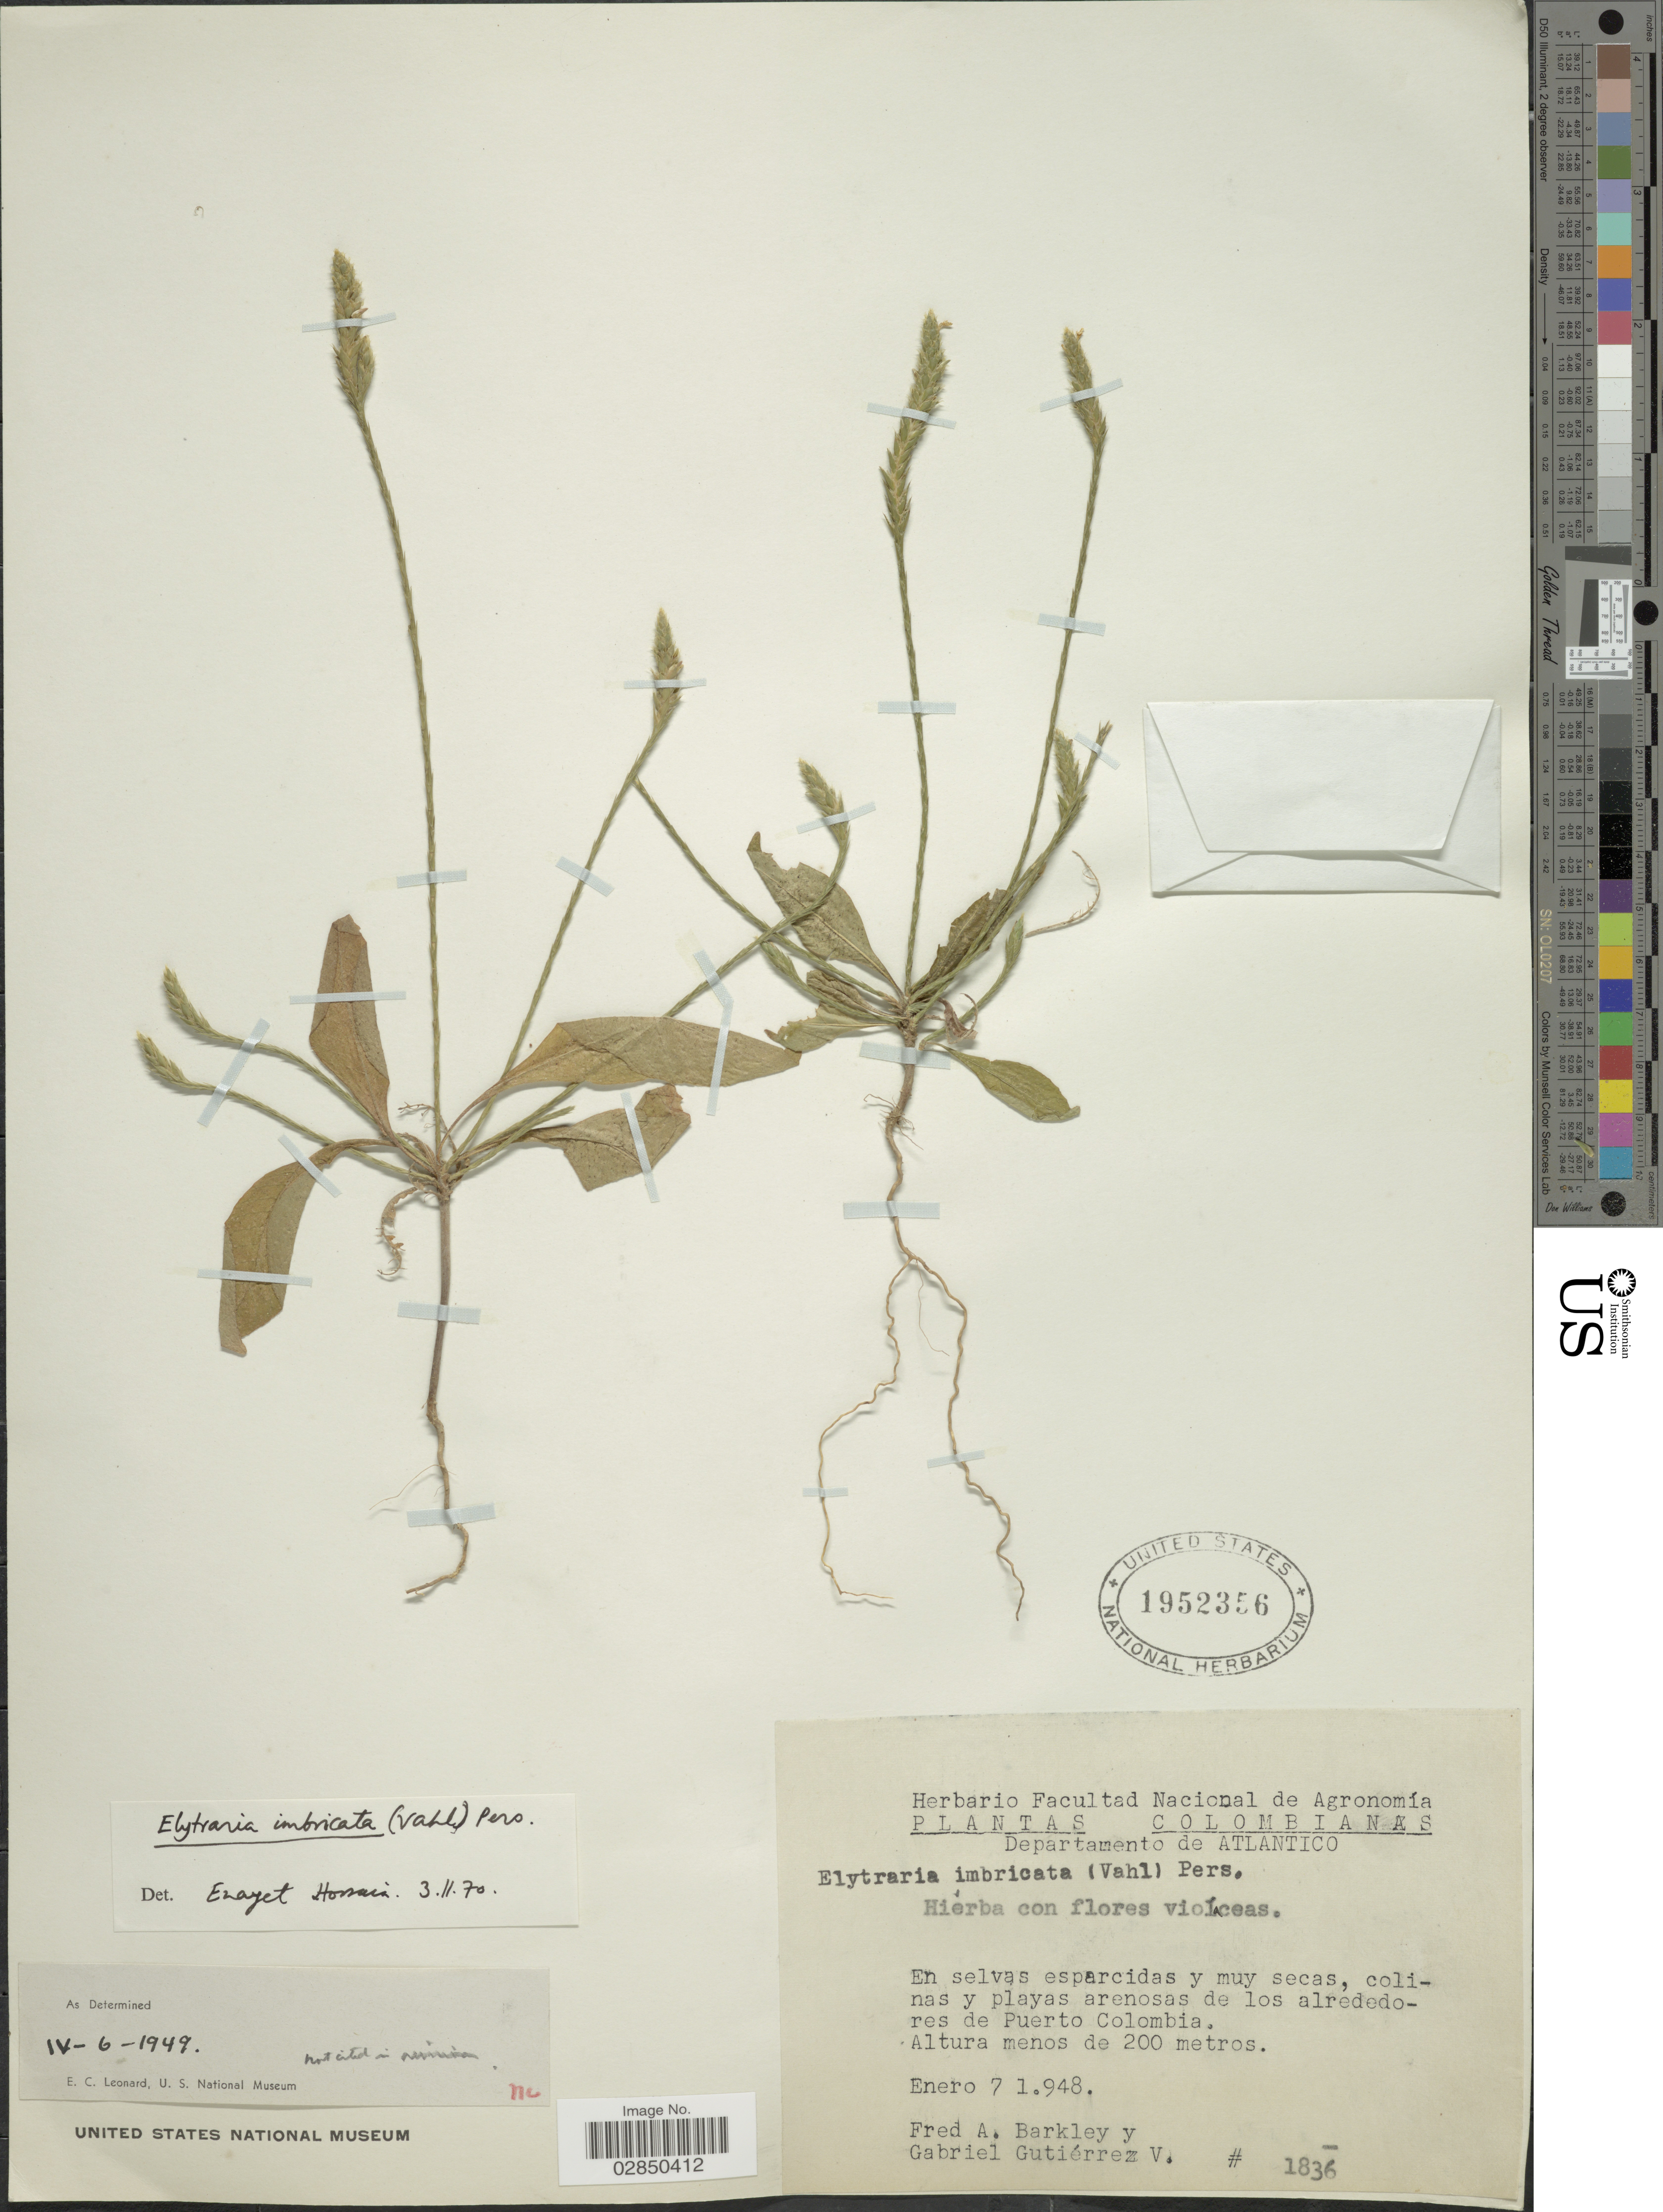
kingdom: Plantae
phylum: Tracheophyta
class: Magnoliopsida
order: Lamiales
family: Acanthaceae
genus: Elytraria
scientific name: Elytraria imbricata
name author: (Vahl) Pers.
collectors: F. A. Barkley & G. Gutiérrez V.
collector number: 1836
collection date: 1948-01-07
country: Colombia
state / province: Atlántico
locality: Departamento de Atlantico. Colinas y playas arenosas de los alrededores de Puerto Colombia.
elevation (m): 200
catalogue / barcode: US 1952356